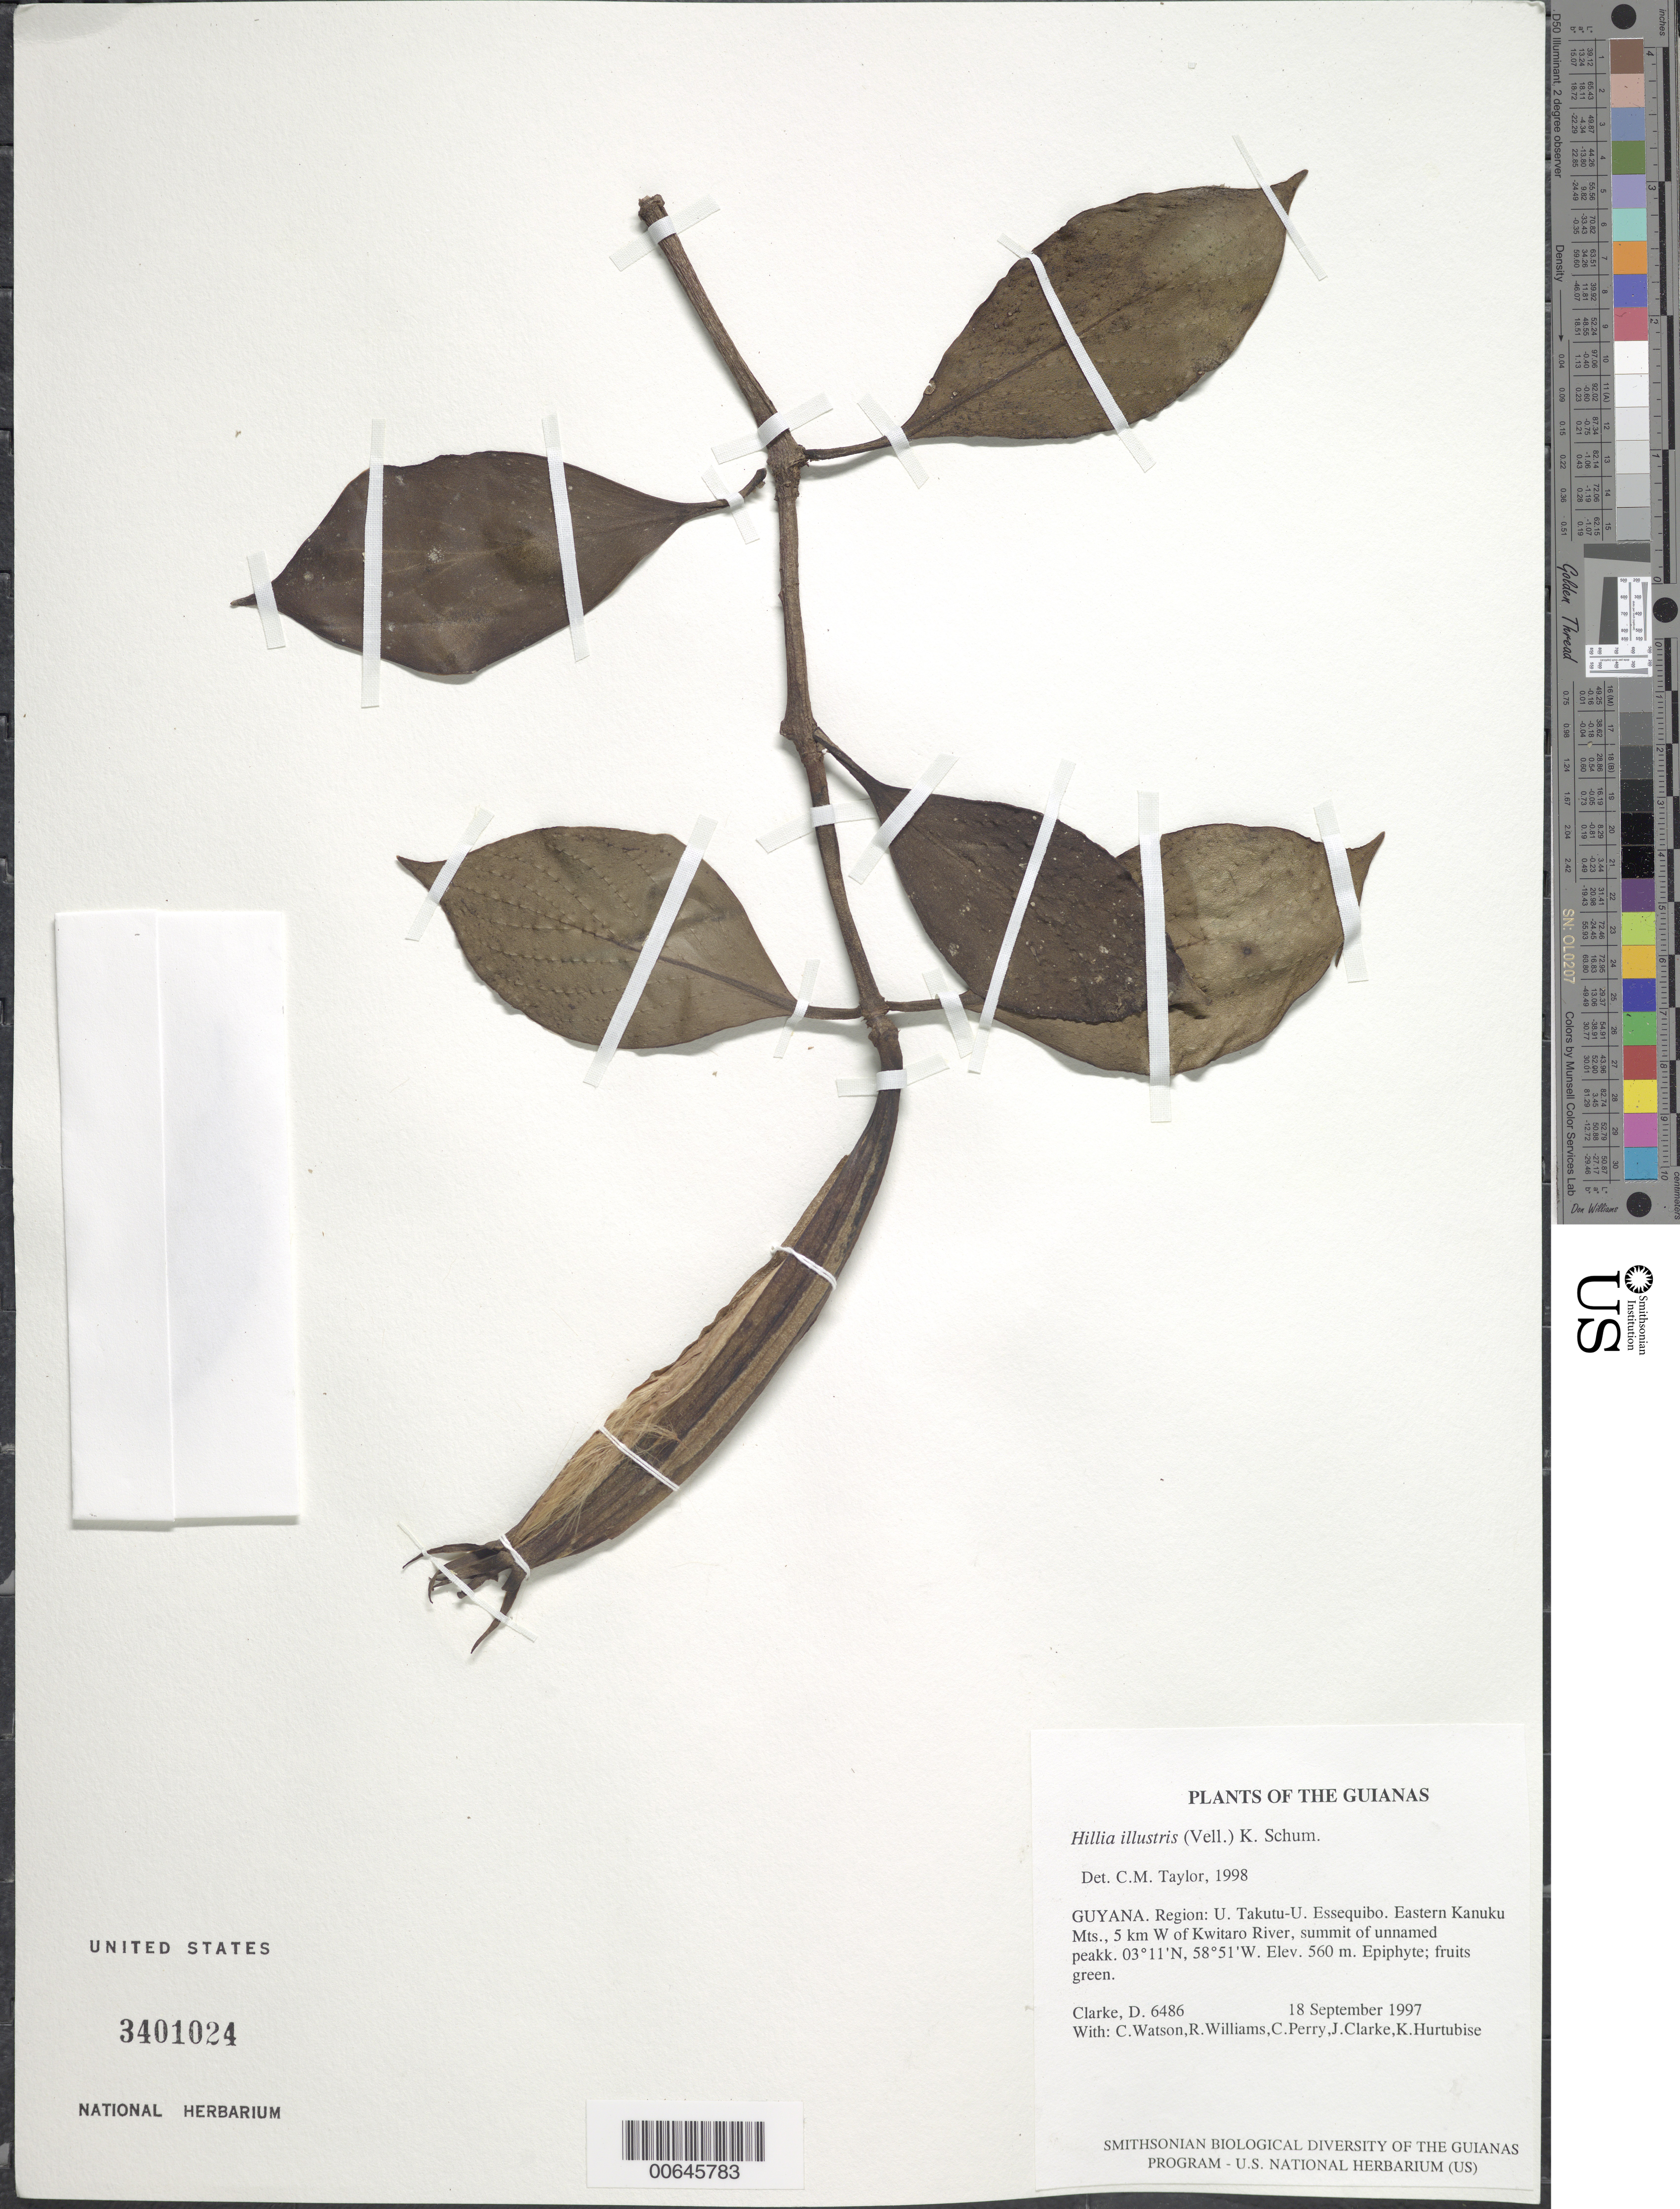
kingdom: Plantae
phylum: Tracheophyta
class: Magnoliopsida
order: Gentianales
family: Rubiaceae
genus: Hillia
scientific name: Hillia illustris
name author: (Vell.) K. Schum.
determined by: Taylor, Charlotte M.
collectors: H. D. Clarke, C. Watson, R. Williams, C. Perry, J. Clarke & K. Hurtubise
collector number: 6486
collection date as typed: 18 September 1997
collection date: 1997-09-18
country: Guyana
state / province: U. Takutu-U. Essequibo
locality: Eastern Kanuku Mts., 5 km W of Kwitaro River, summit of unnamed peak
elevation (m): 560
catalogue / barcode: US 3401024